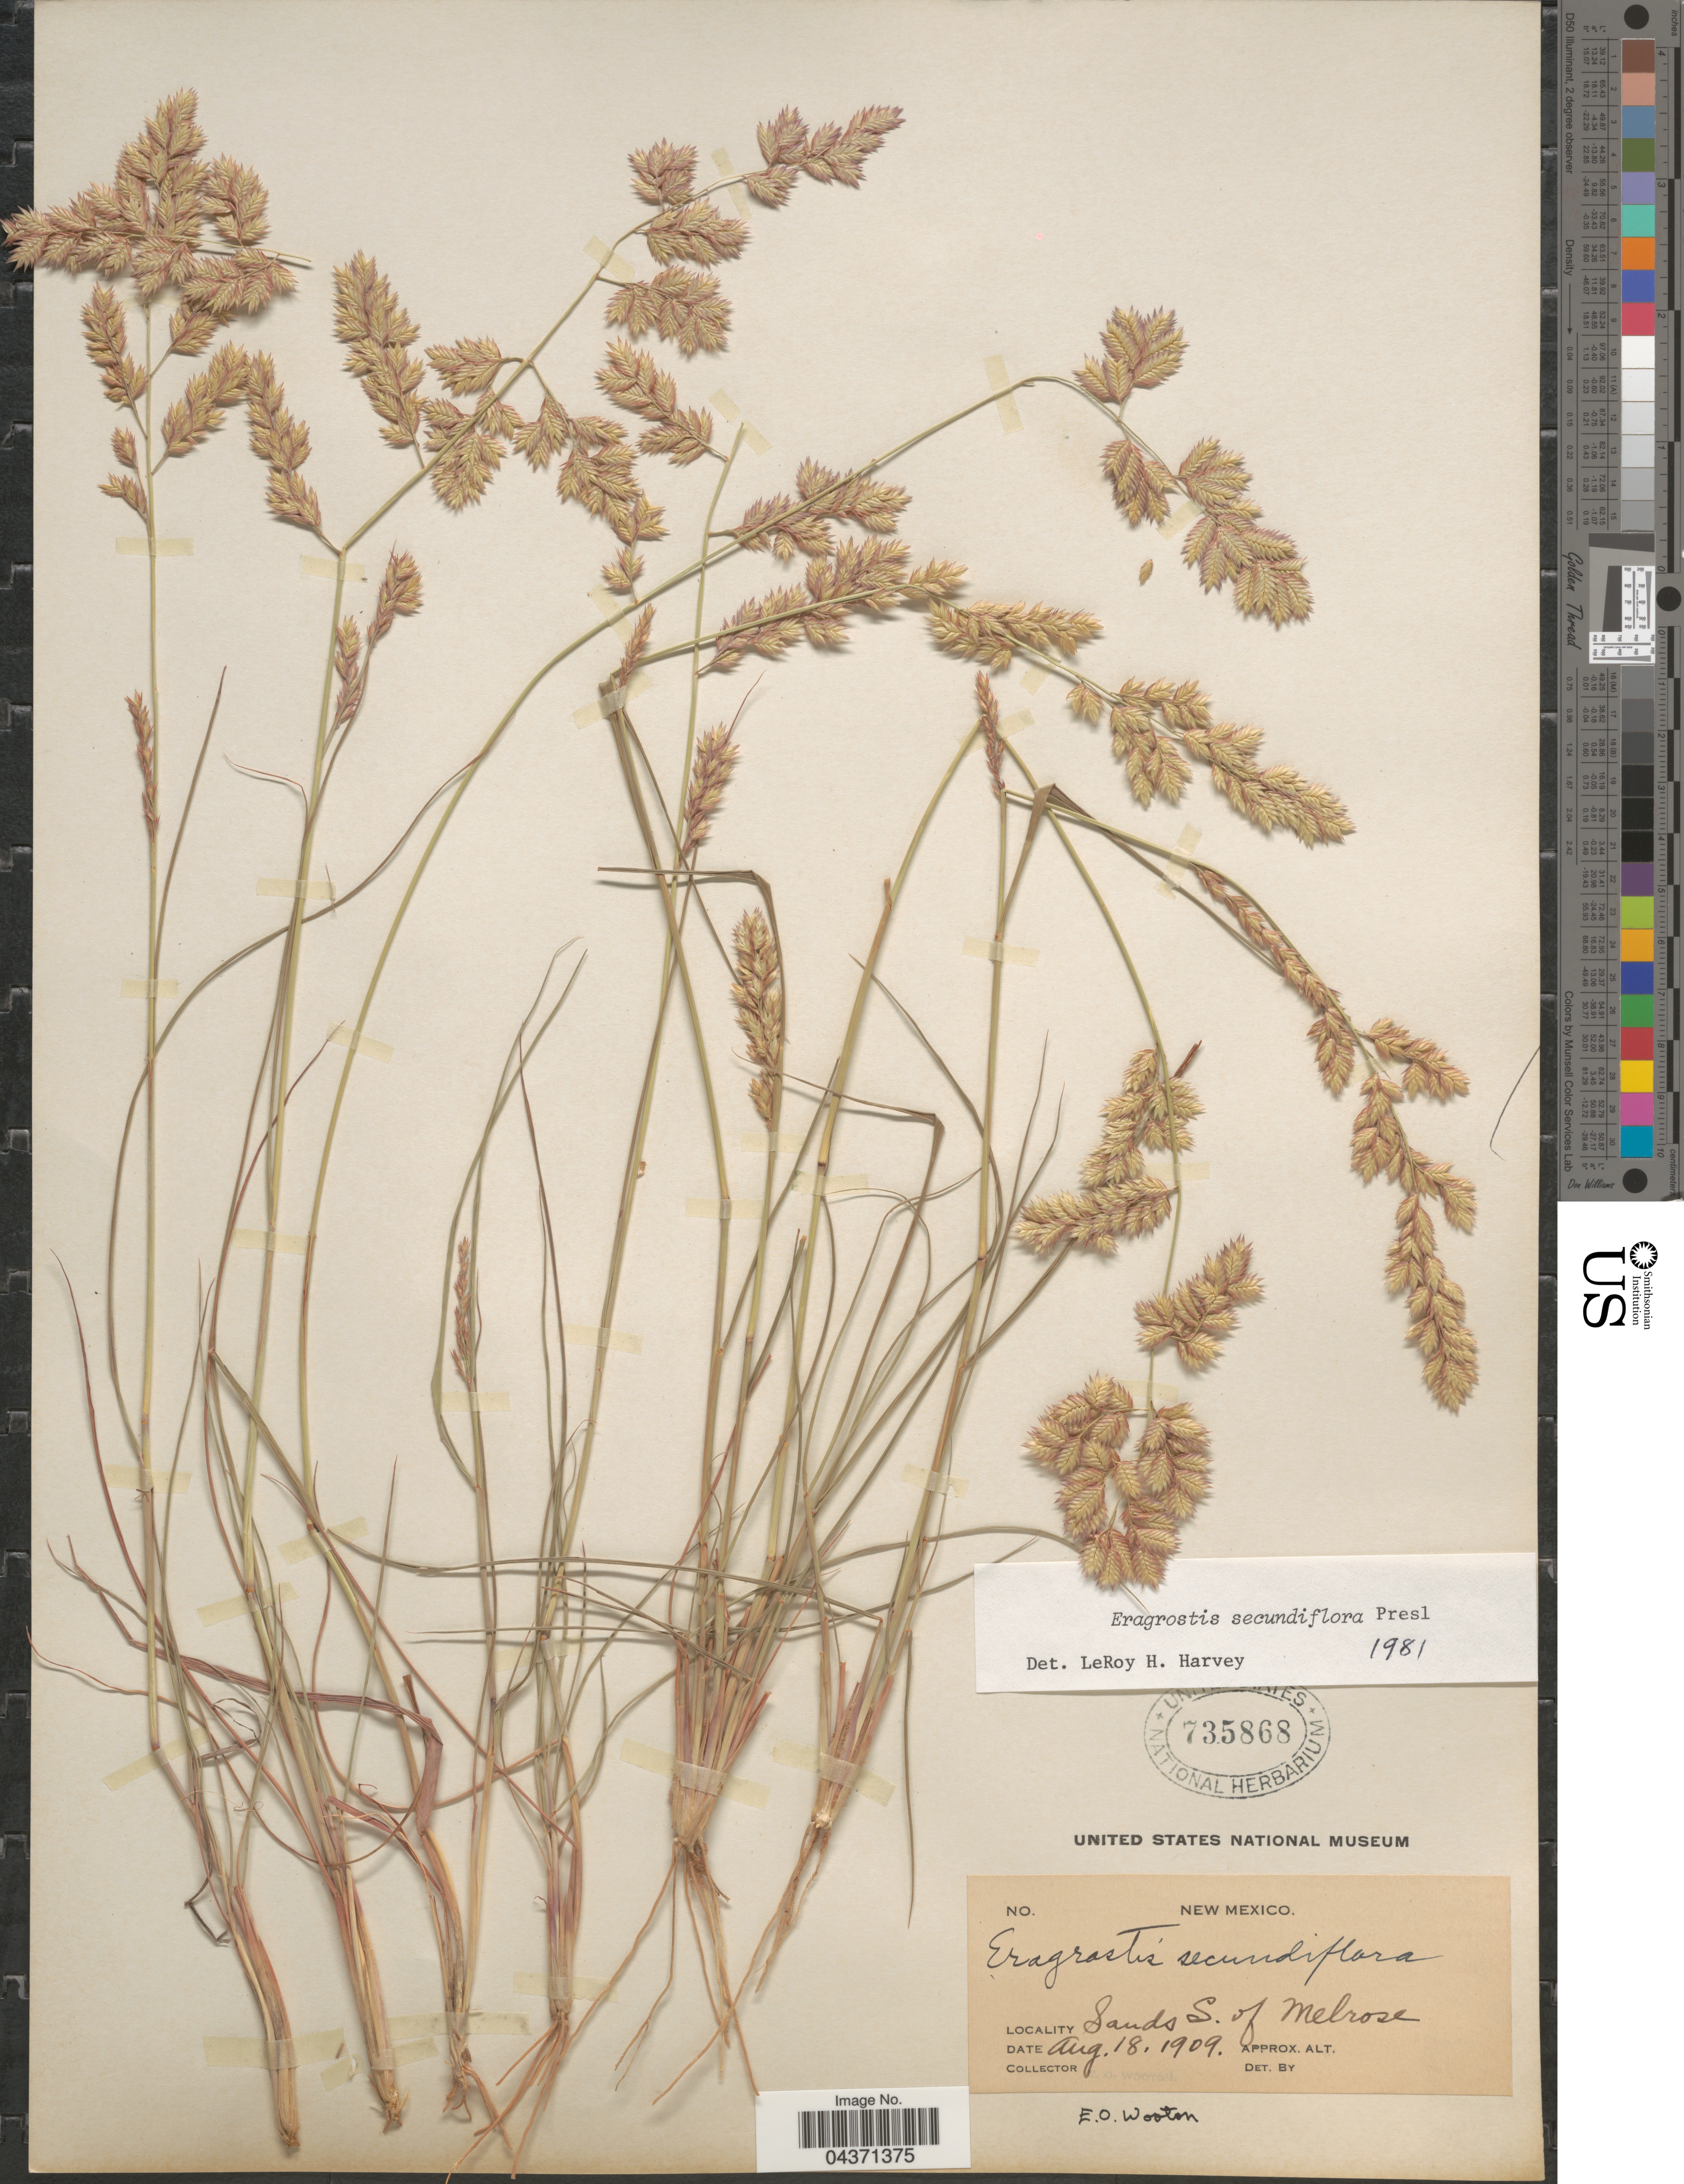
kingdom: Plantae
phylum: Tracheophyta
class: Liliopsida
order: Poales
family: Poaceae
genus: Eragrostis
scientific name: Eragrostis secundiflora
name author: J. Presl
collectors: E. O. Wooton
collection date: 1909-08-18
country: United States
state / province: New Mexico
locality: Sands S. of Melrose.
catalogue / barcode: US 735868